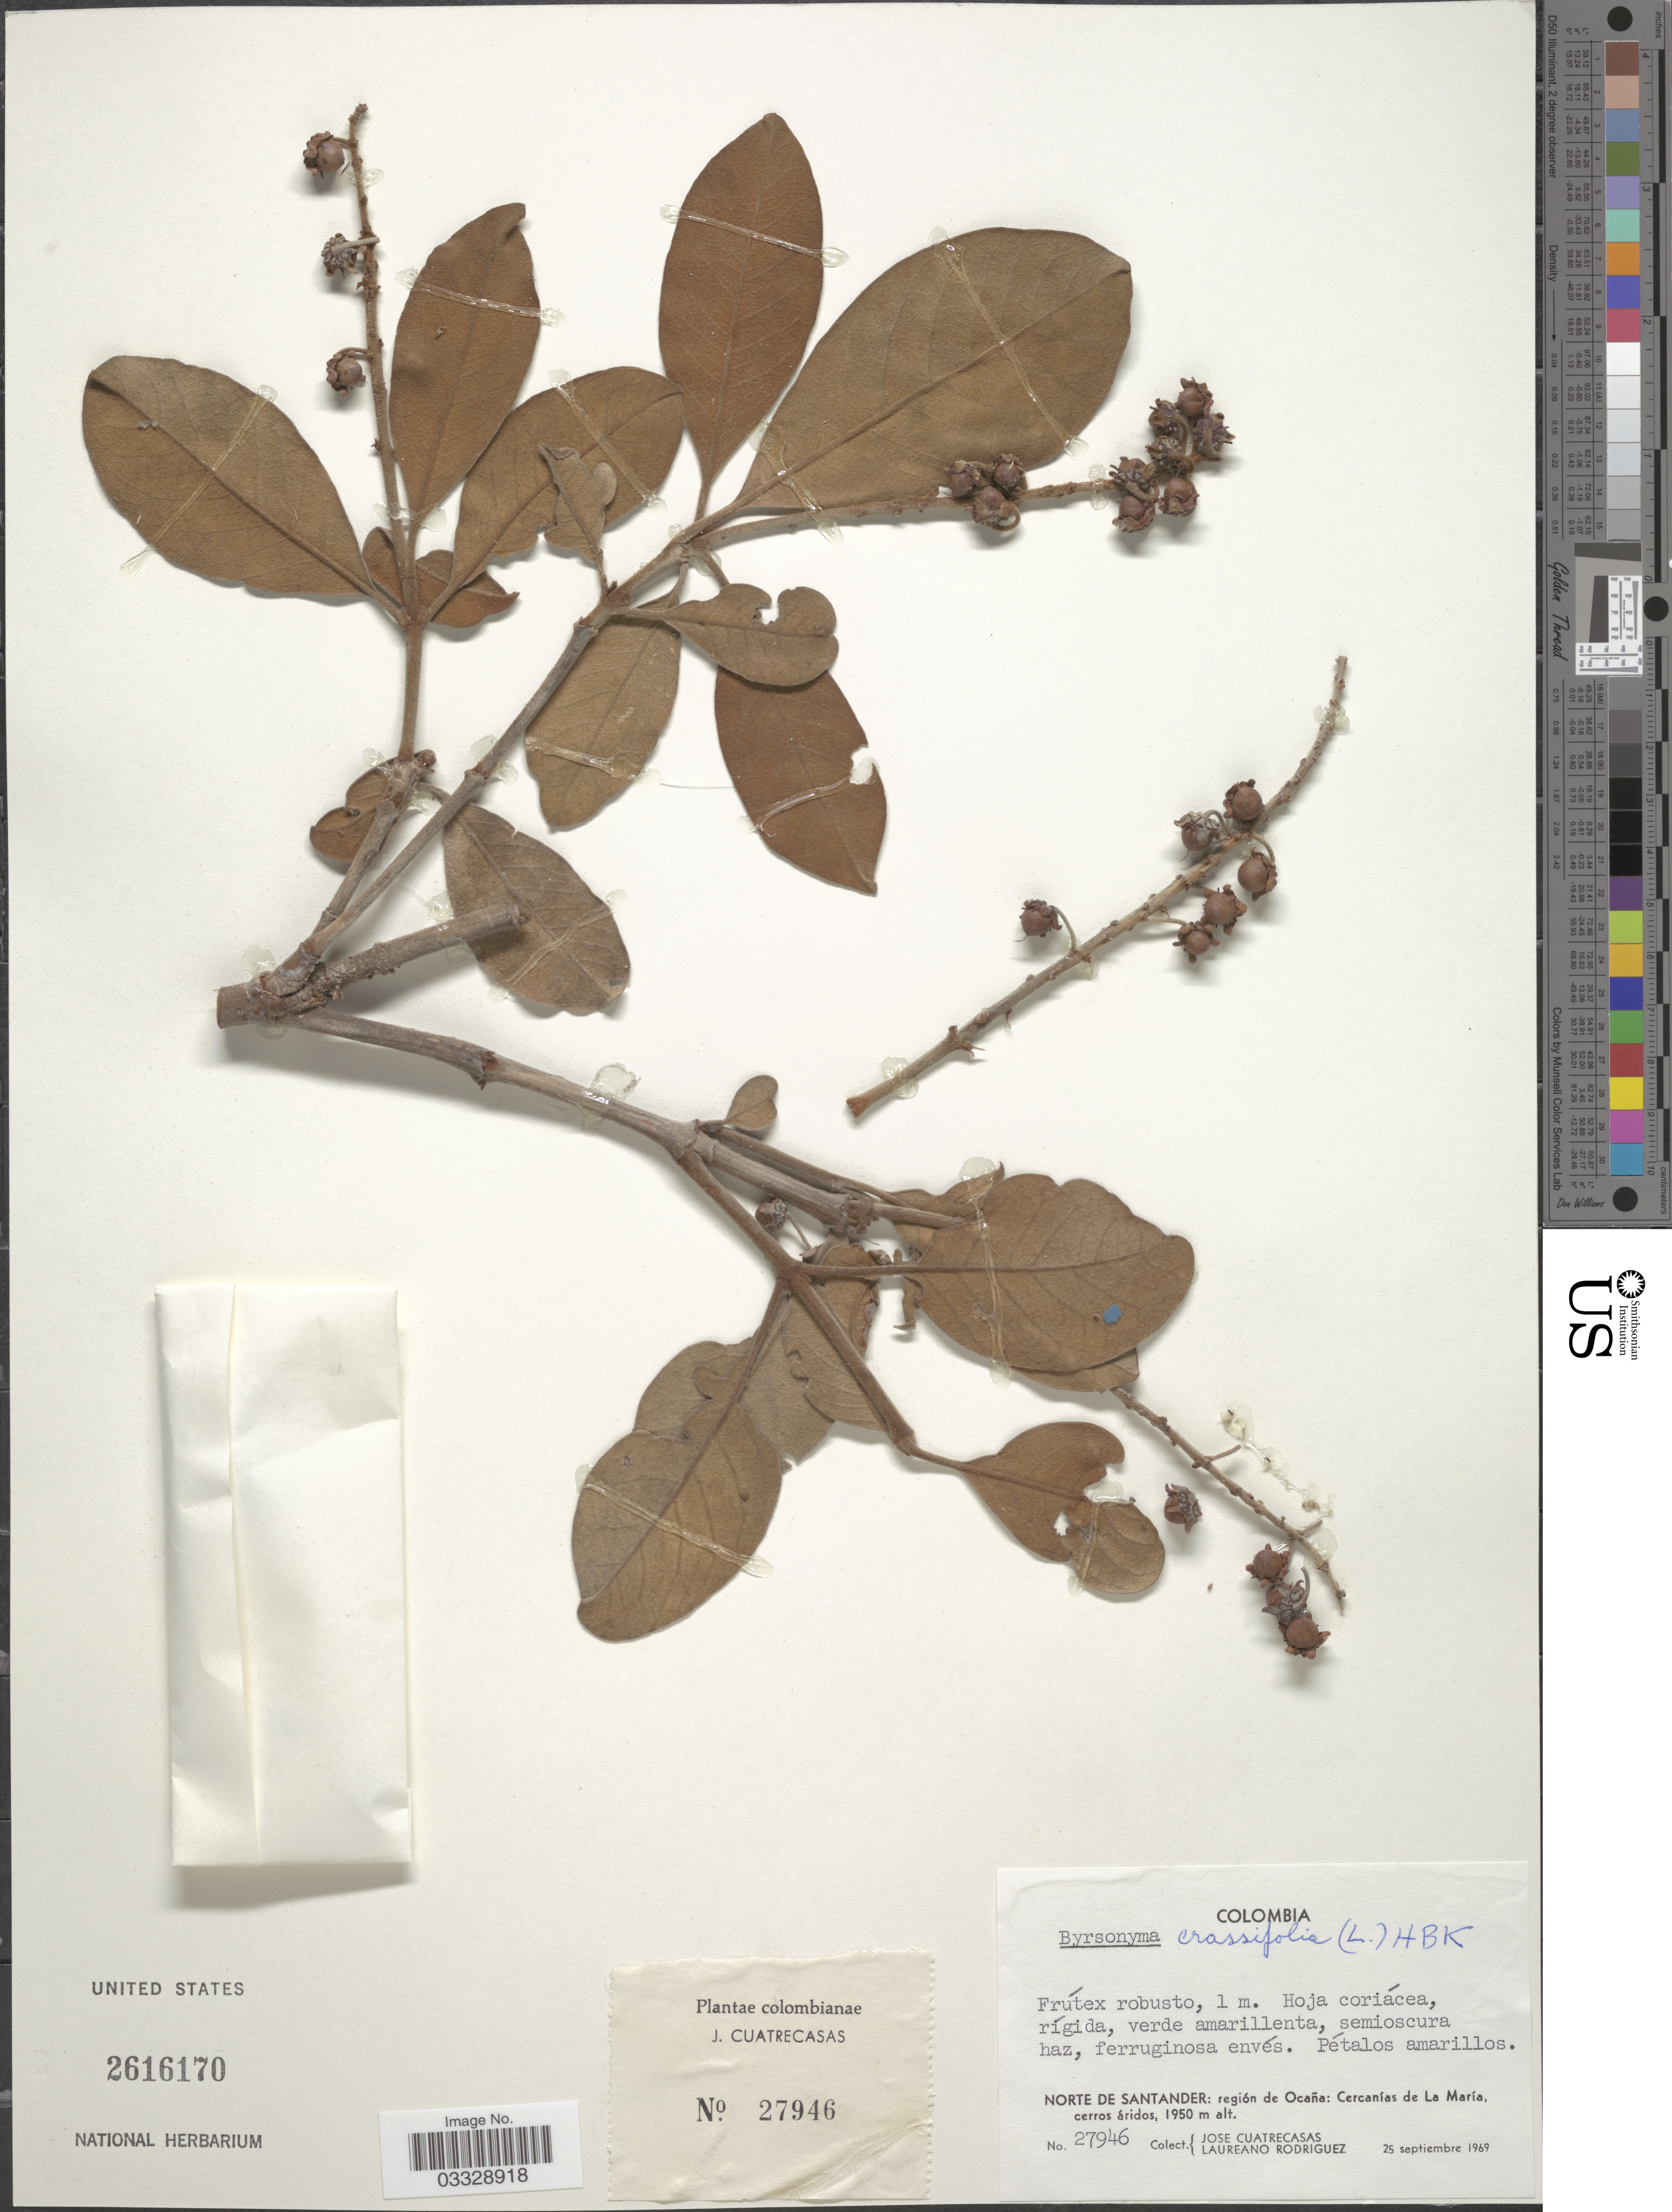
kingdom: Plantae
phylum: Tracheophyta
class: Magnoliopsida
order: Malpighiales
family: Malpighiaceae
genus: Byrsonima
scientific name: Byrsonima crassifolia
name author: (L.) Kunth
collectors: J. Cuatrecasas & L. Rodriguez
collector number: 27946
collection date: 1969-09-25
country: Colombia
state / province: Norte de Santander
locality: Región de Ocaña: Cercanías de la María, cerros áridos.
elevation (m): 1950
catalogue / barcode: US 2616170